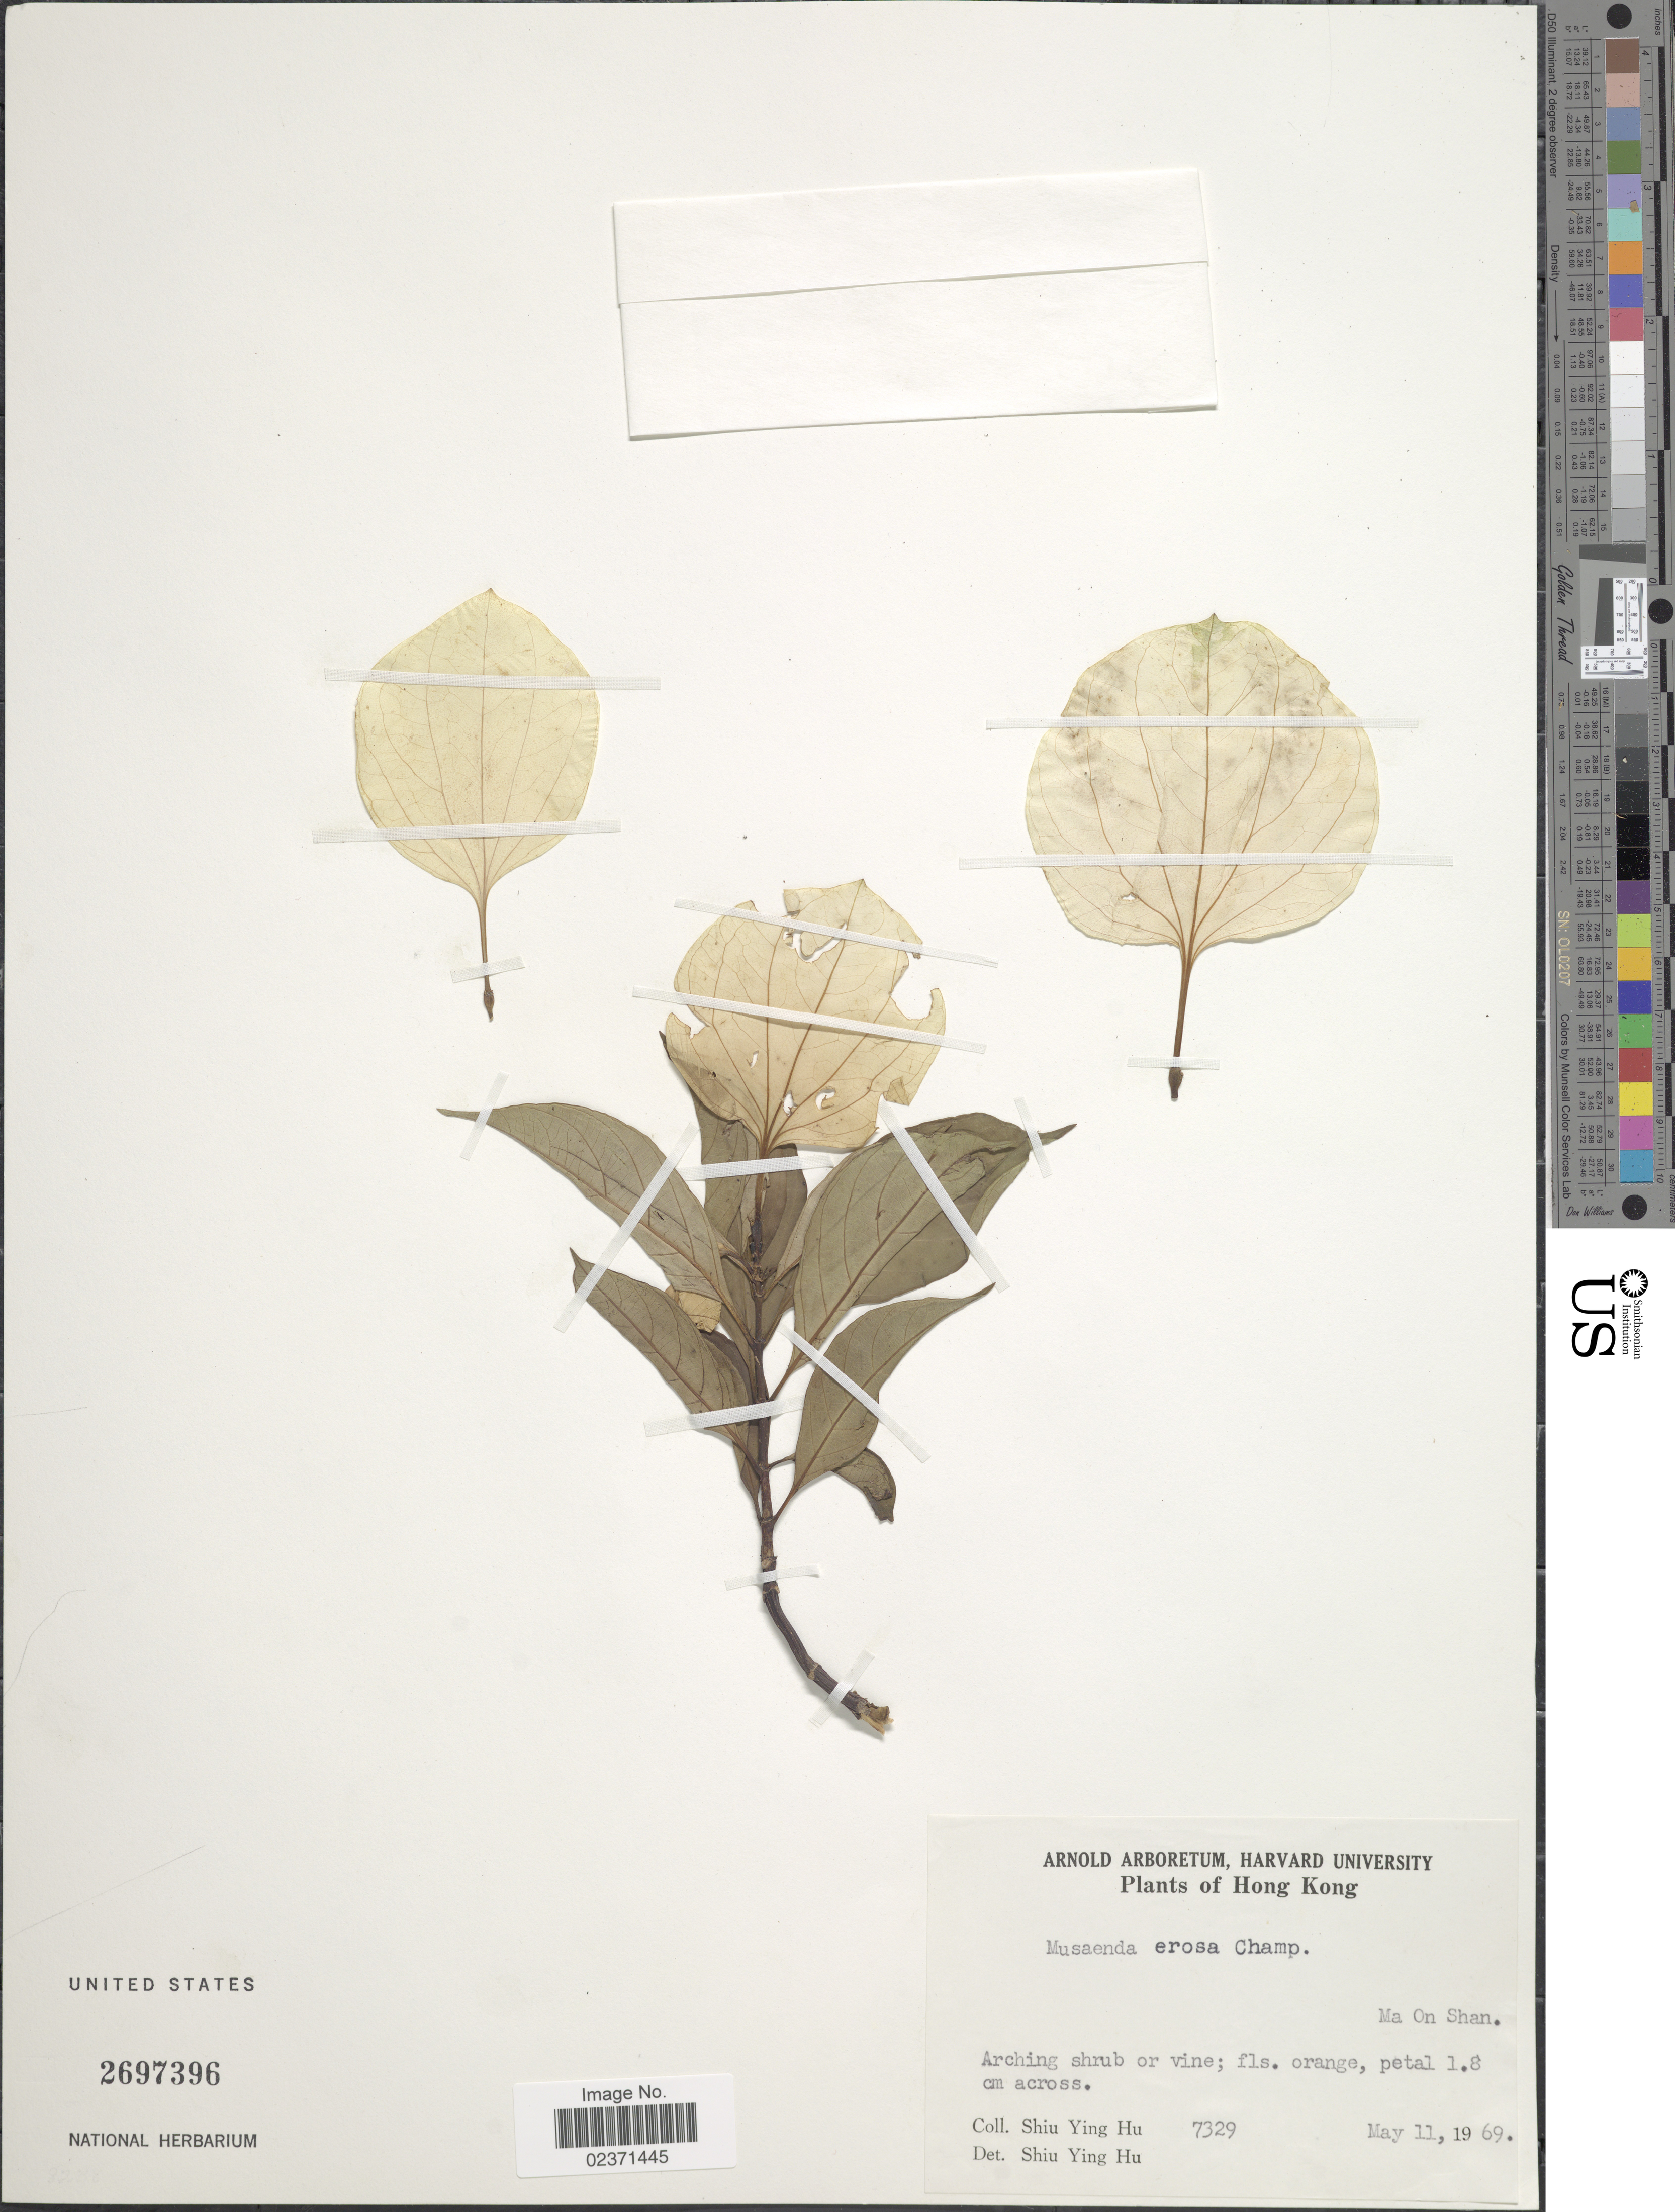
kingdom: Plantae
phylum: Tracheophyta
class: Magnoliopsida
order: Gentianales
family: Rubiaceae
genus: Mussaenda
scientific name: Mussaenda erosa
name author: Champ. ex Benth.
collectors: S. Y. Hu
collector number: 7329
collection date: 1969-05-11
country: China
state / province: Hong Kong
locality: Ma On Shan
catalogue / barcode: US 2697396